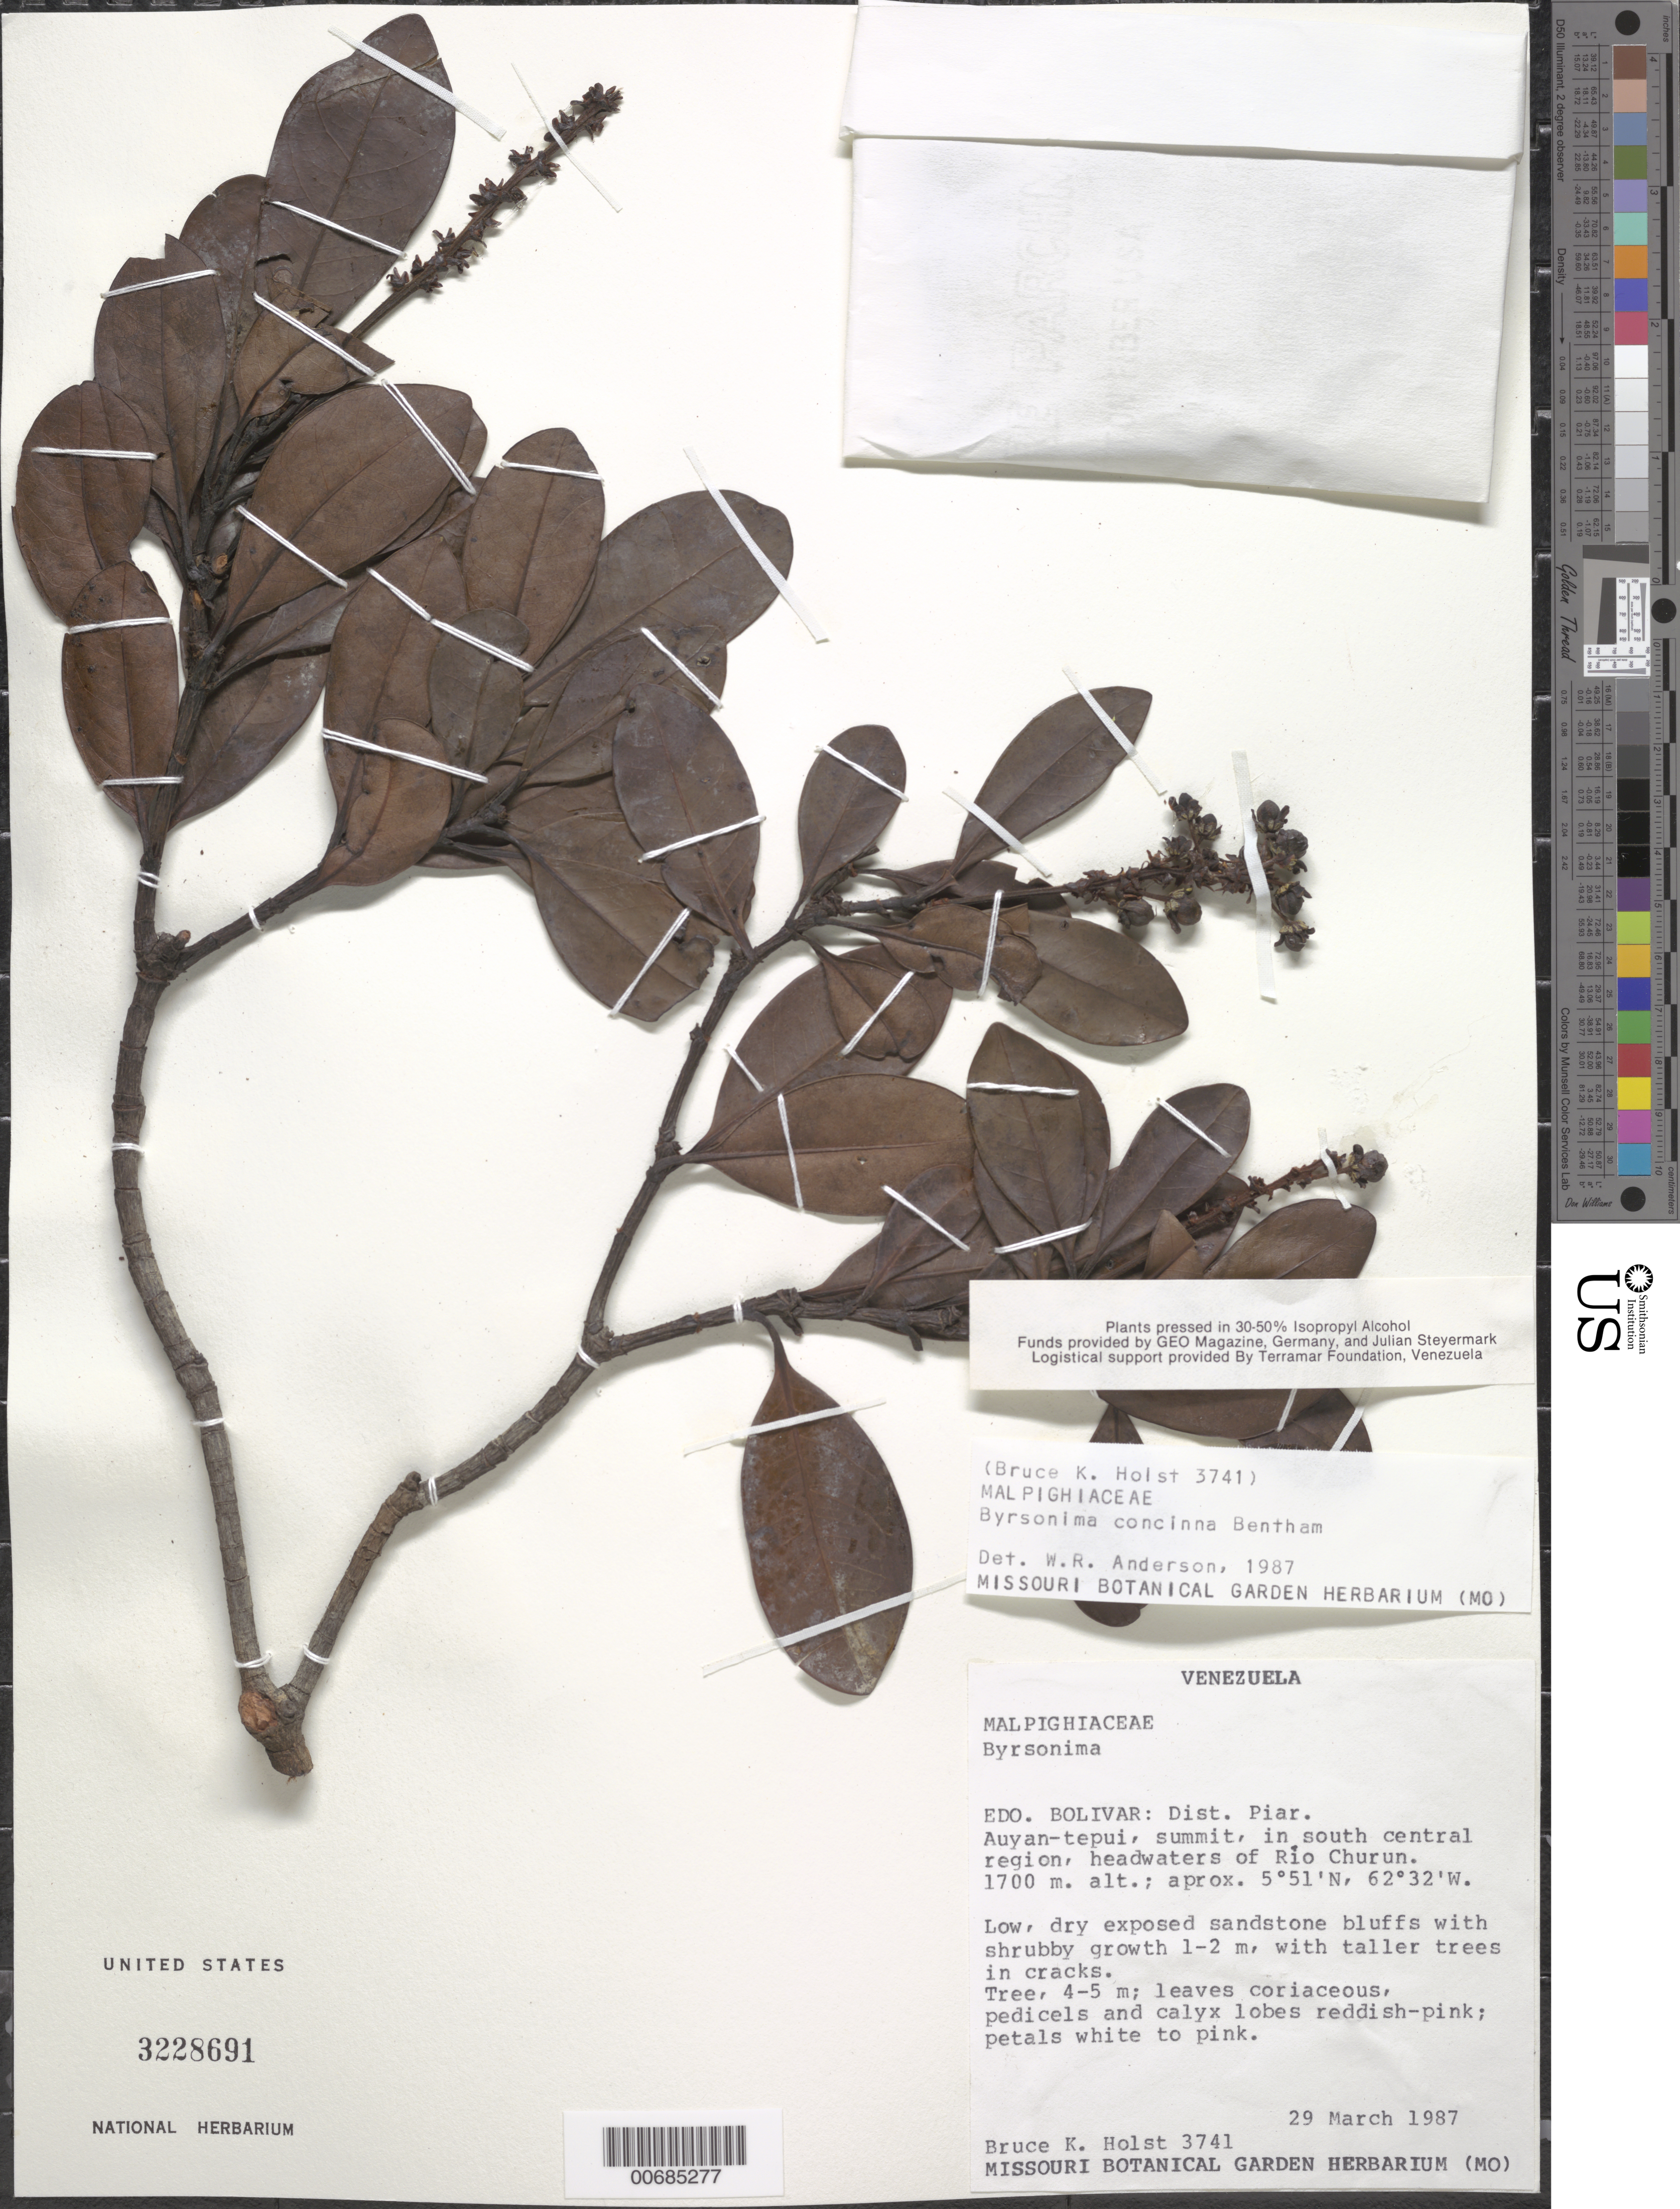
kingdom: Plantae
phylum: Tracheophyta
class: Magnoliopsida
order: Malpighiales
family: Malpighiaceae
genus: Byrsonima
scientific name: Byrsonima concinna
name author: Benth.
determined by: Anderson, W. R., (MICH), University of Michigan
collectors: B. Holst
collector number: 3741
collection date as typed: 29-Mar-87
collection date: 1987-03-29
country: Venezuela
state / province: Bolívar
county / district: Piar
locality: Auyan-tepuí, Río Churún, westernmost of 4 tepuís in the Aparaman range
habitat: Low dry exposed sandstone bluffs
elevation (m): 1700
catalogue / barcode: US 3228691